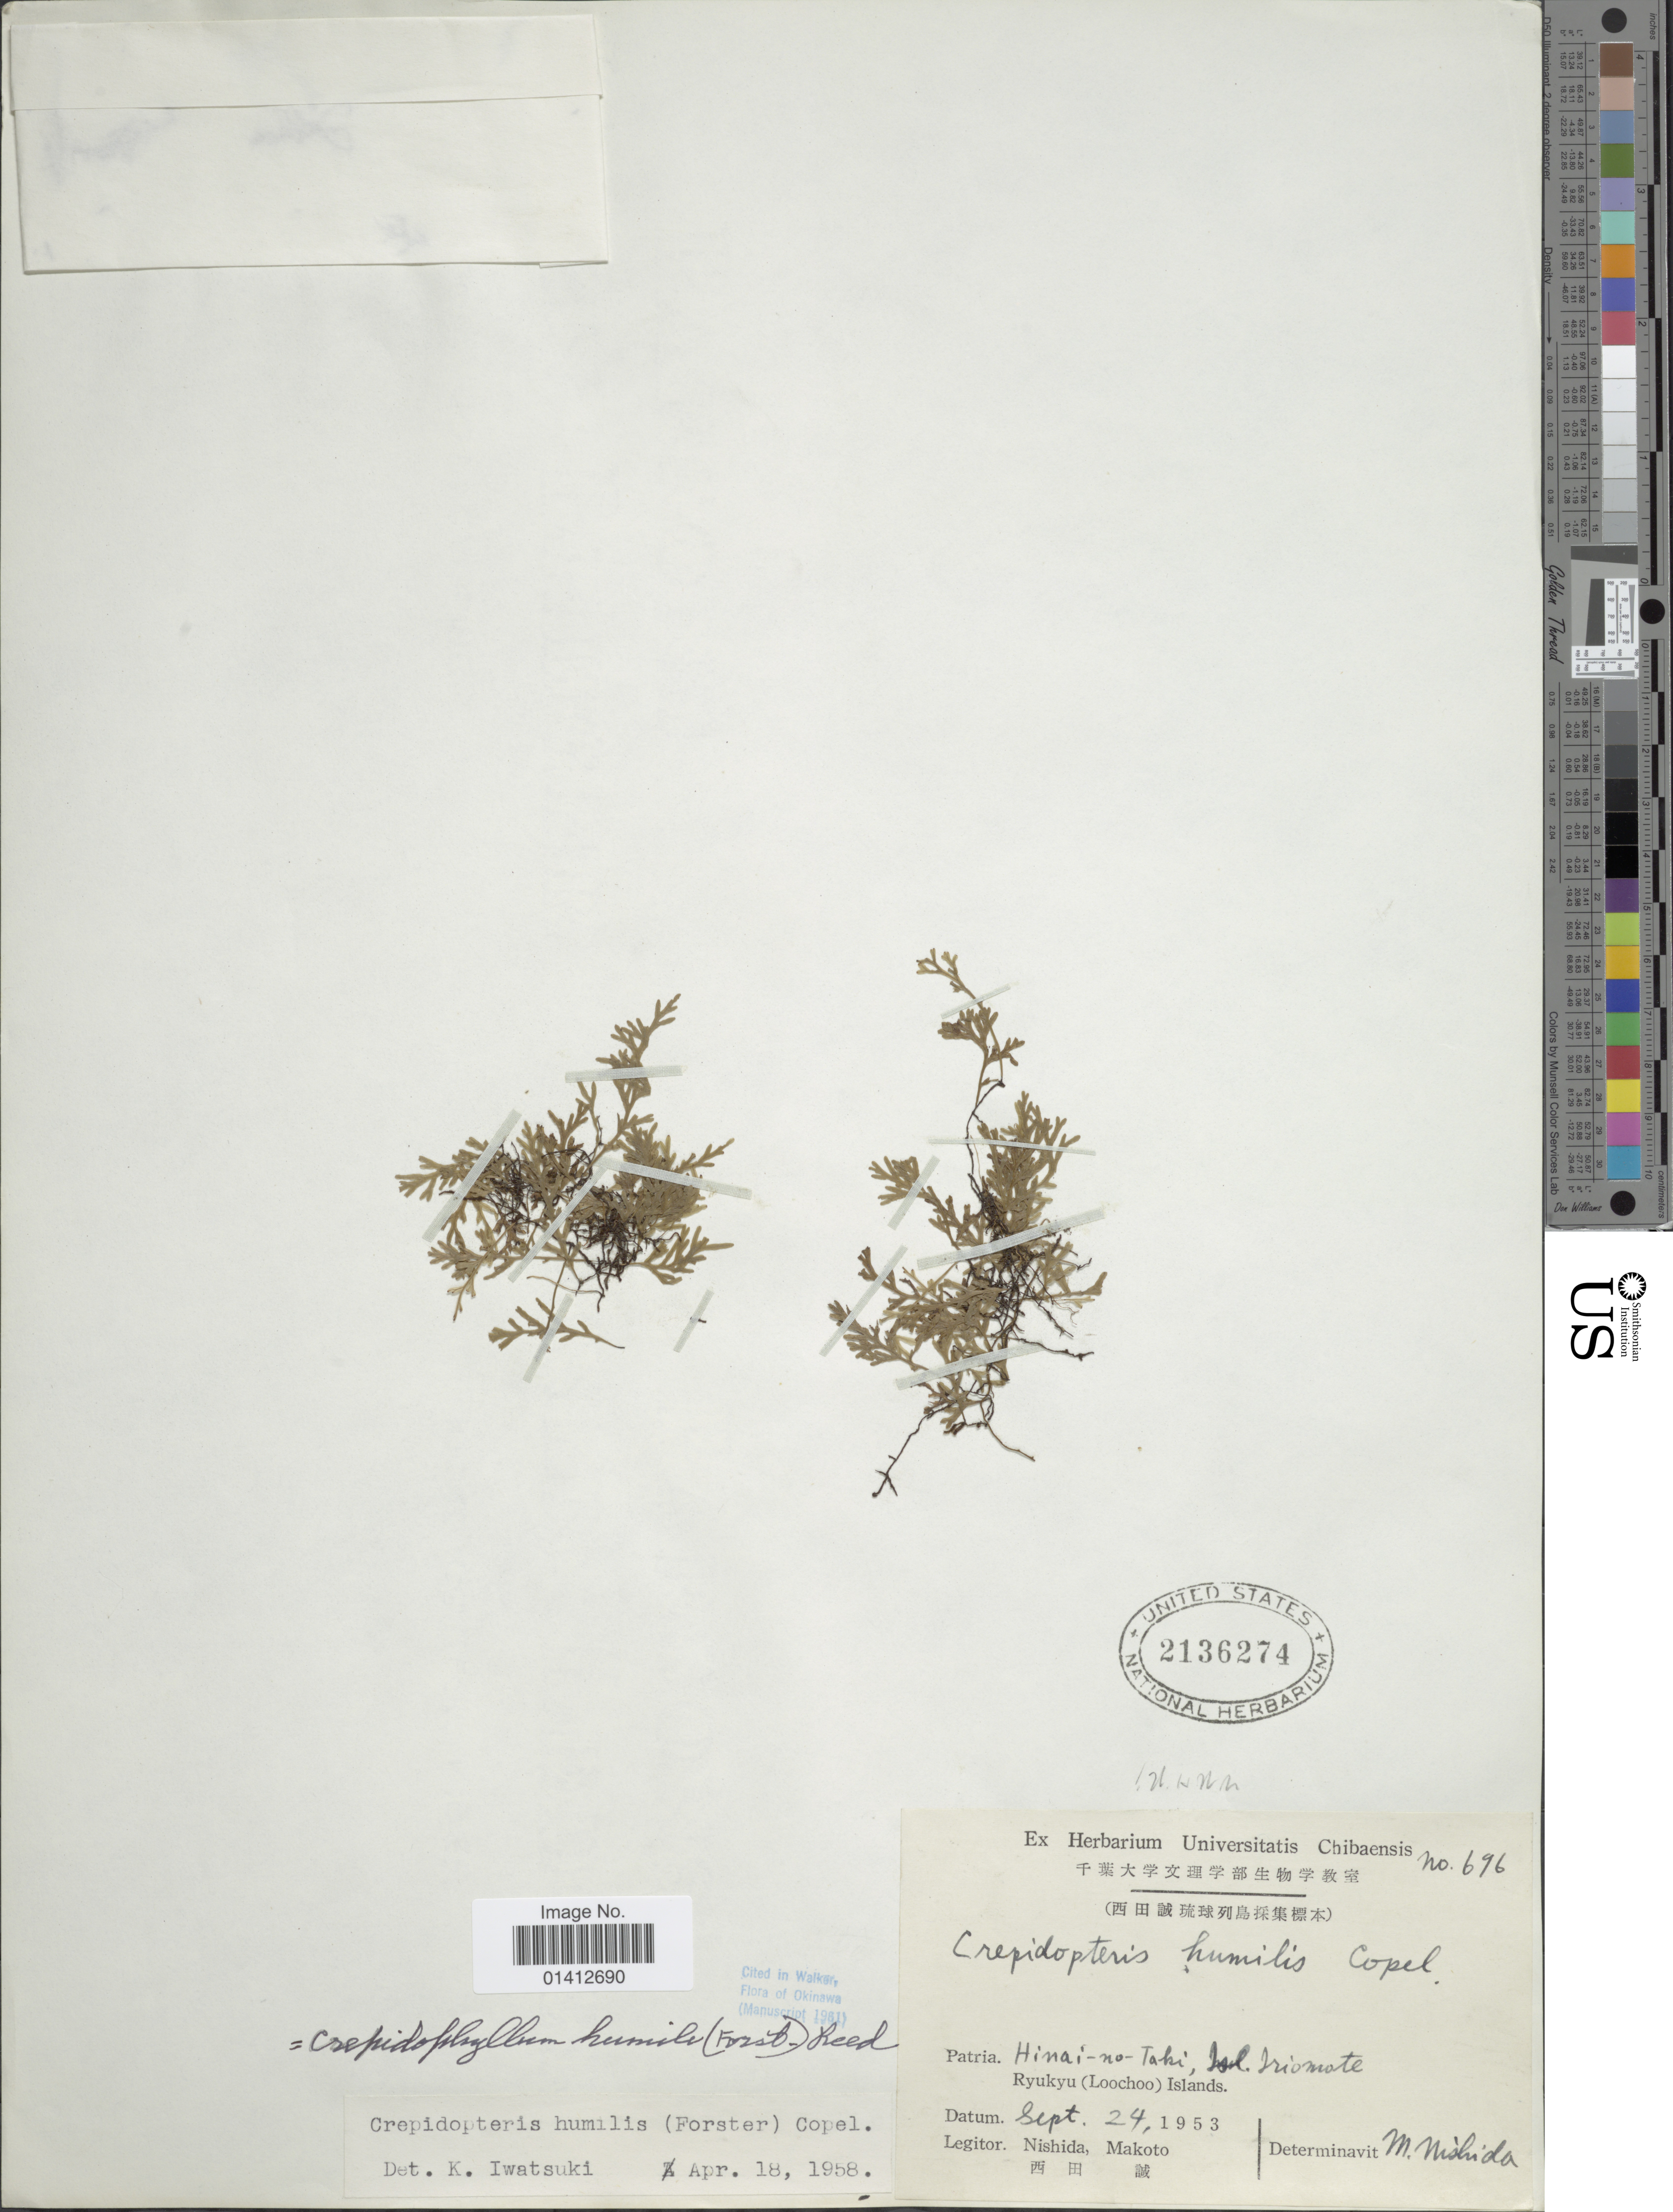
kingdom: Plantae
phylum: Tracheophyta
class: Polypodiopsida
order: Hymenophyllales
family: Hymenophyllaceae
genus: Crepidomanes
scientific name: Crepidomanes humilis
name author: (G. Forst.) Bosch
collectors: M. Nishida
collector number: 696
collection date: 1953-09-24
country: Japan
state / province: Okinawa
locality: Hinai-no-taki, Isl Iriomote Ryukyu (Loochoo) Islands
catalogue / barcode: US 2136274